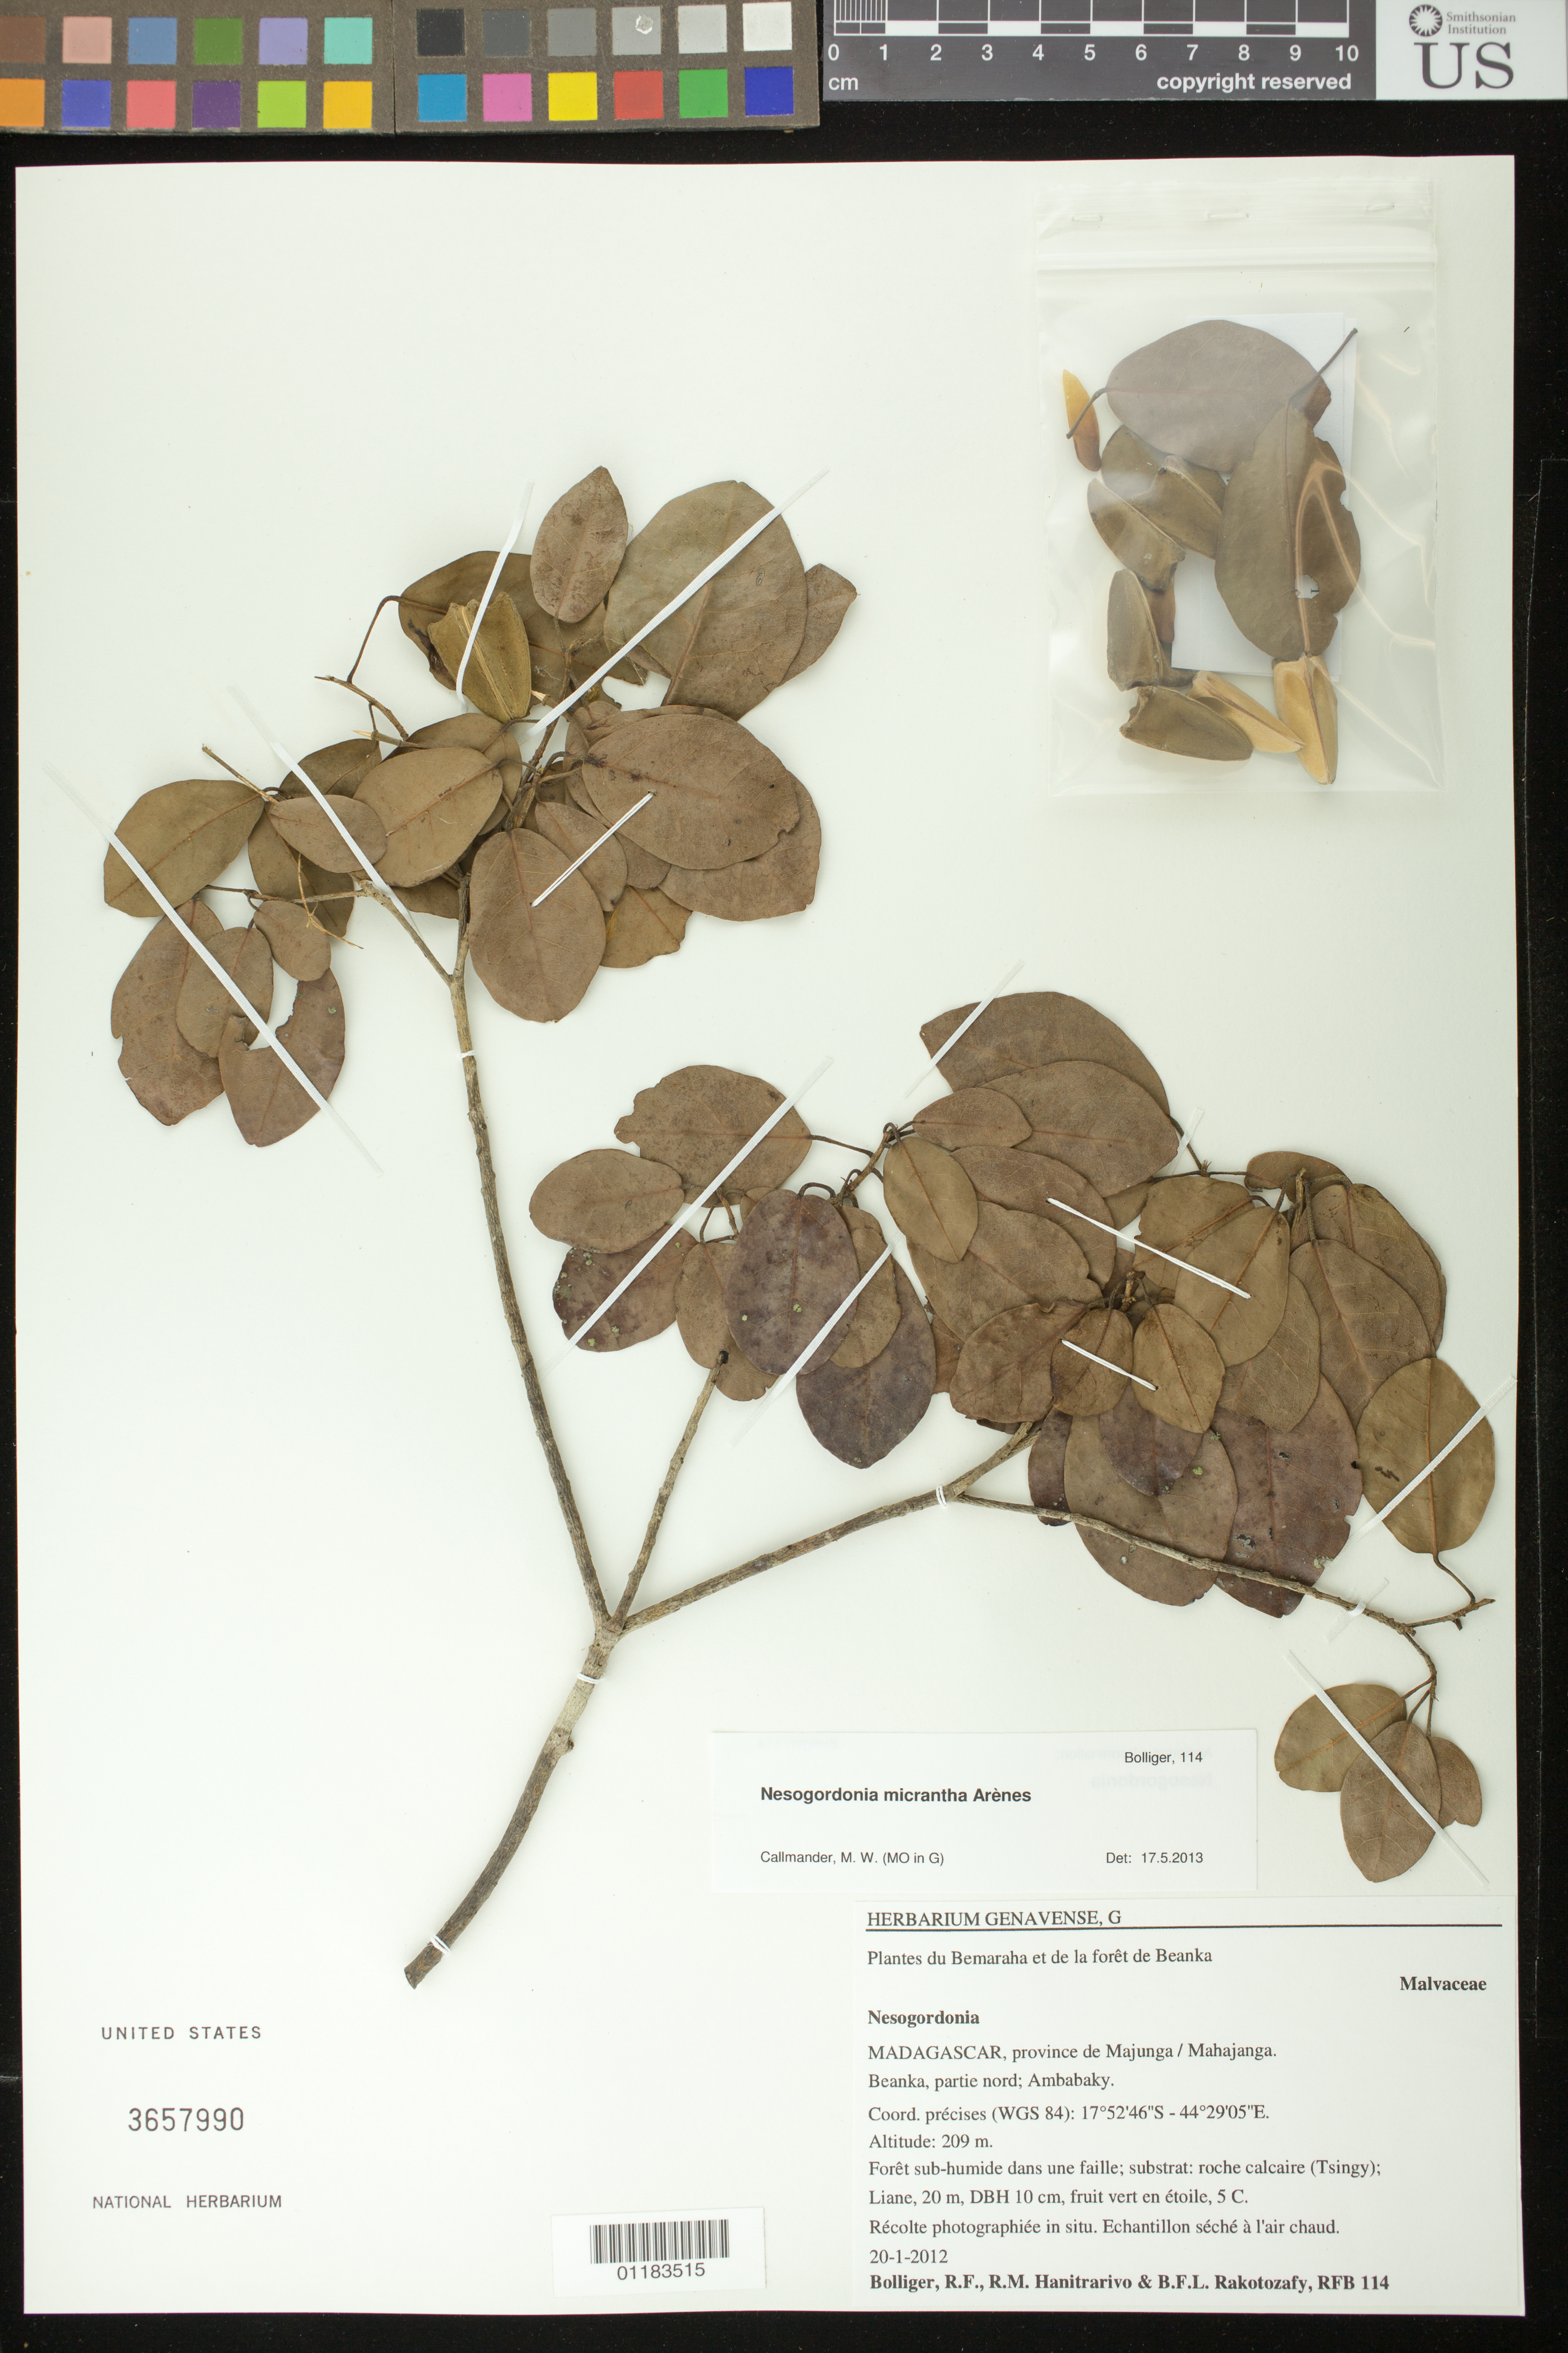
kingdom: Plantae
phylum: Tracheophyta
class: Magnoliopsida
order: Malvales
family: Malvaceae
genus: Nesogordonia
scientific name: Nesogordonia micrantha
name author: Arènes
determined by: Callmander, Martin W.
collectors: R. Bolliger, R. Hanitrarivo & B. Rakotozafy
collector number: RFB 114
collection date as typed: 20-1-2012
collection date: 2012-01-20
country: Madagascar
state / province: Melaky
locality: partie nord; Ambabaky. Beanka.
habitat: foret sub-humide dans une faille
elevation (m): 209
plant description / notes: Recolte photograhiee in situ. Echantillon seche a l'air chaud.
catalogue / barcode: US 3657990